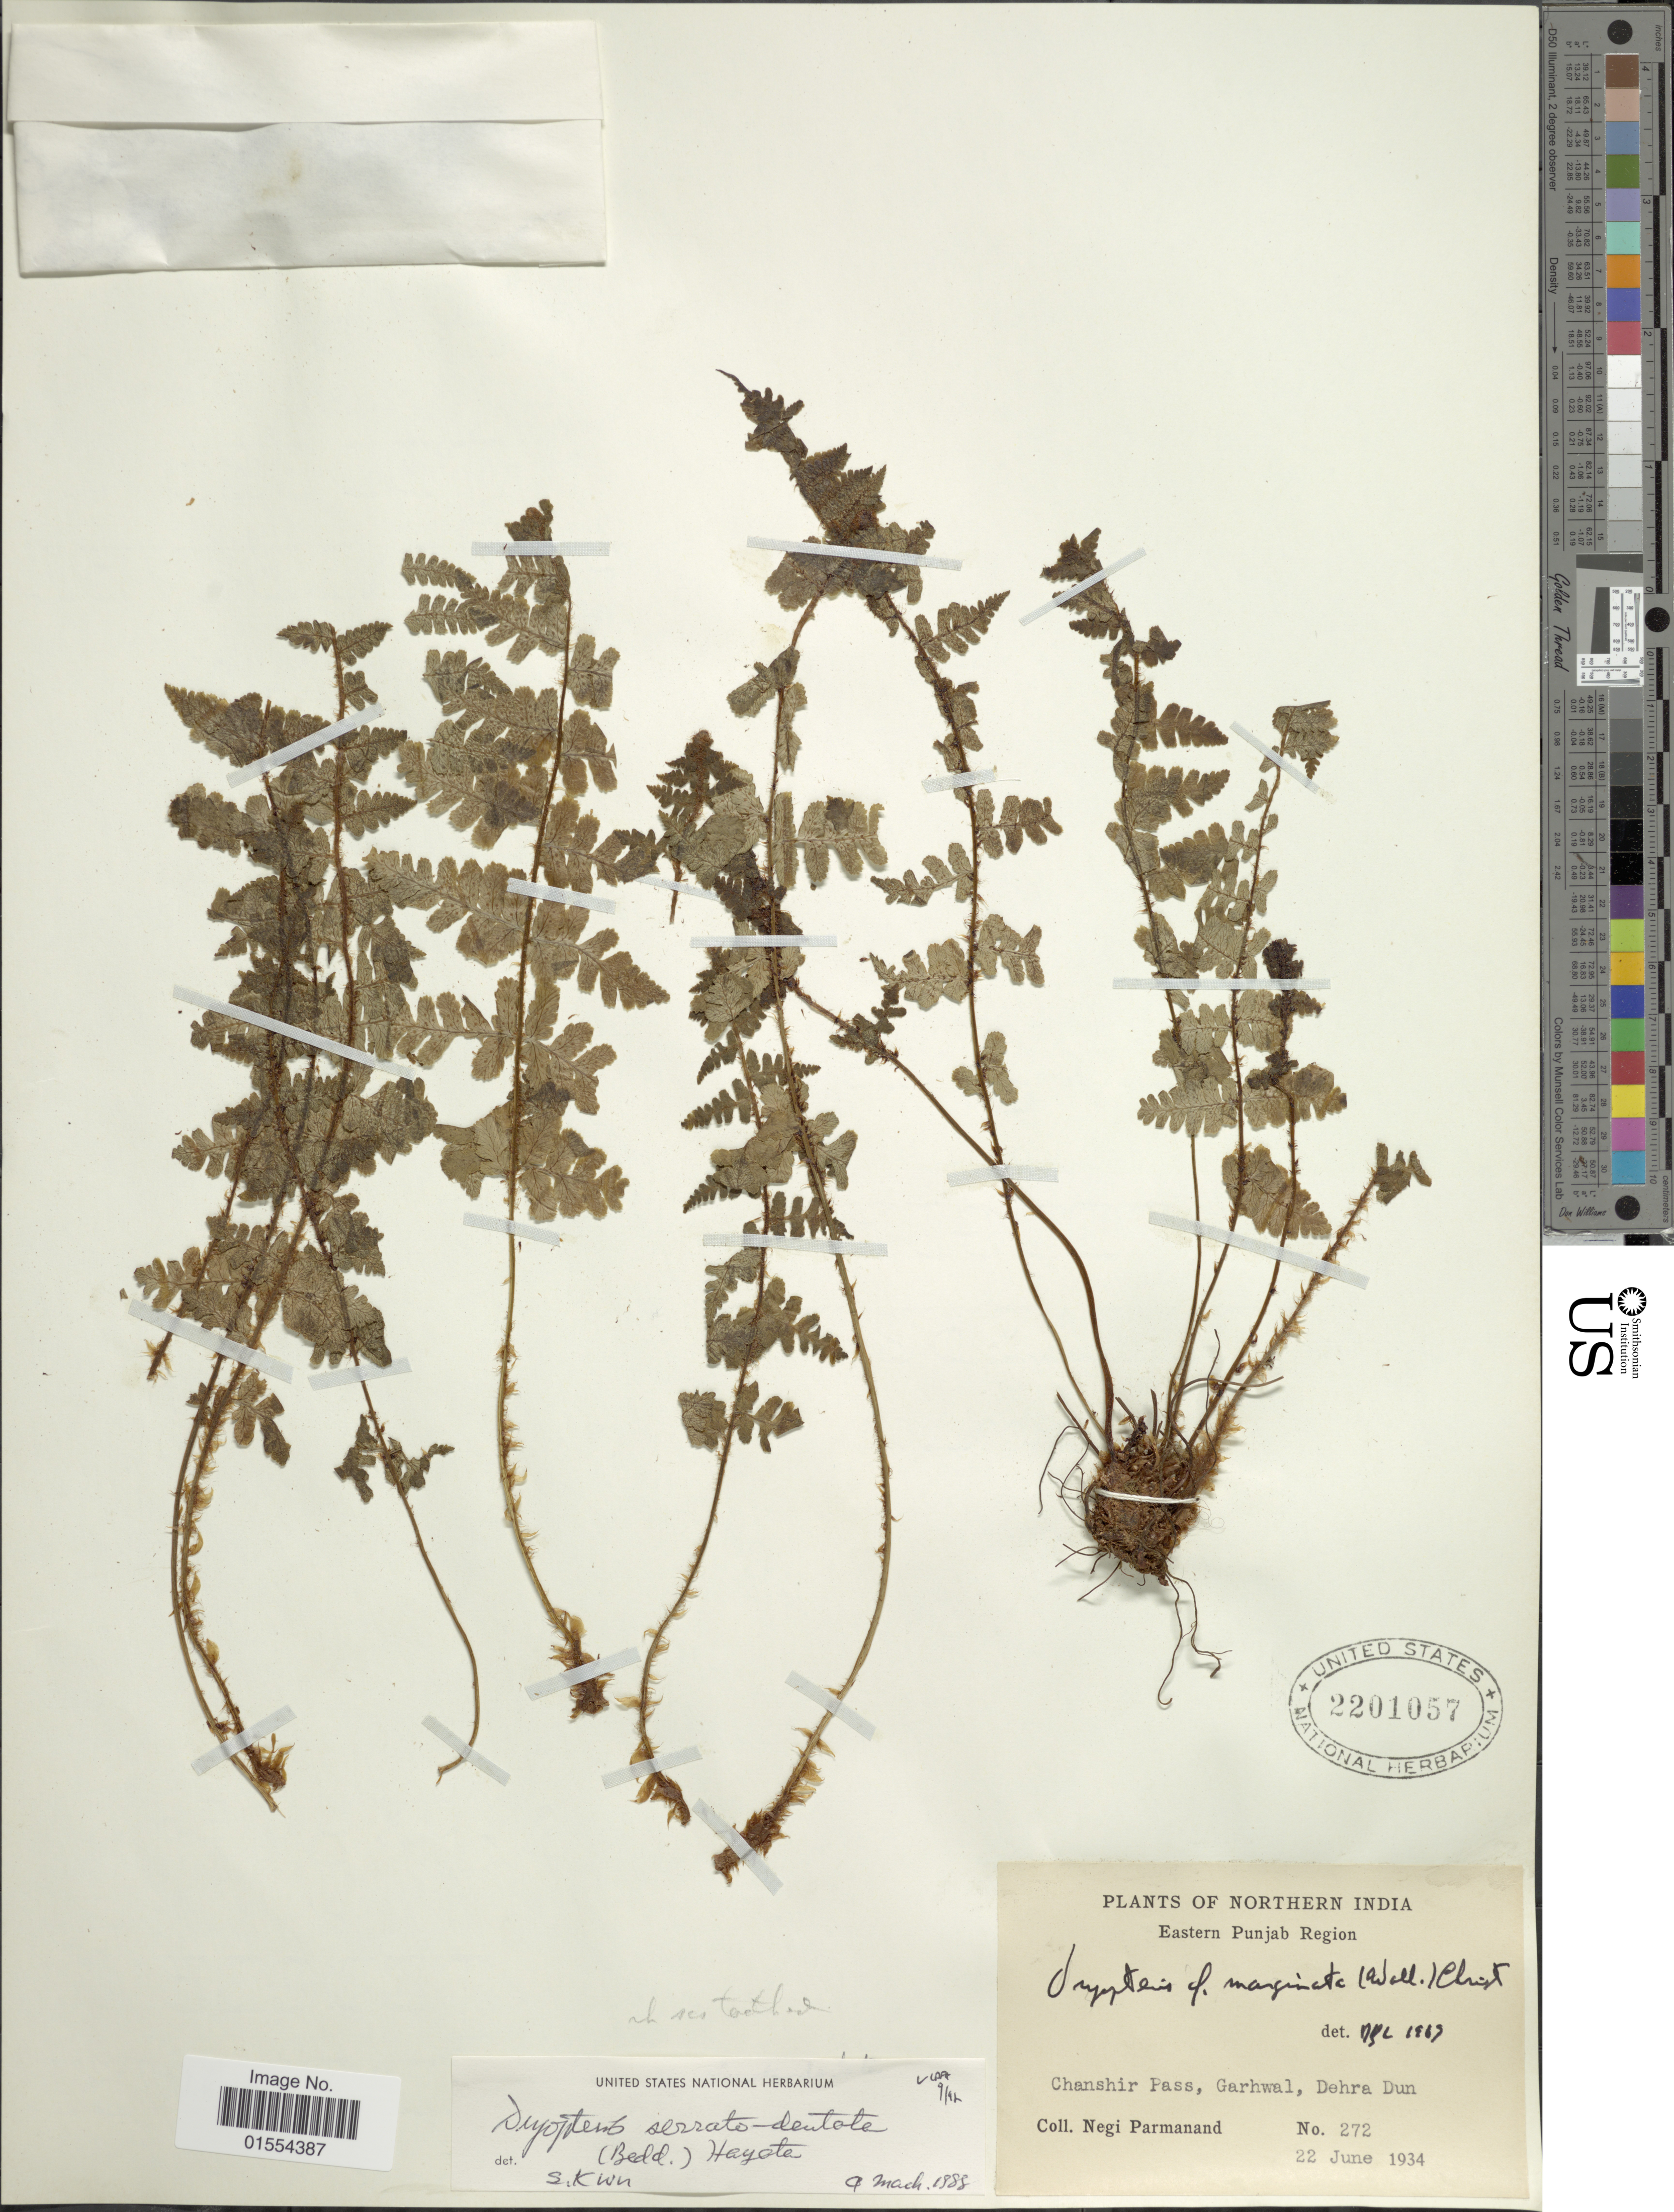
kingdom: Plantae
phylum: Tracheophyta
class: Polypodiopsida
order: Polypodiales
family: Dryopteridaceae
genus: Dryopteris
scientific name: Dryopteris marginata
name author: Christ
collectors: N. Parmanand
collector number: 272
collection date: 1934-06-22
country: India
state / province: Punjab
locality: Northern India, Eastern Punjab region. Chanshir Pass, Garhwal, Dehra Dun.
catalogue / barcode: US 2201057